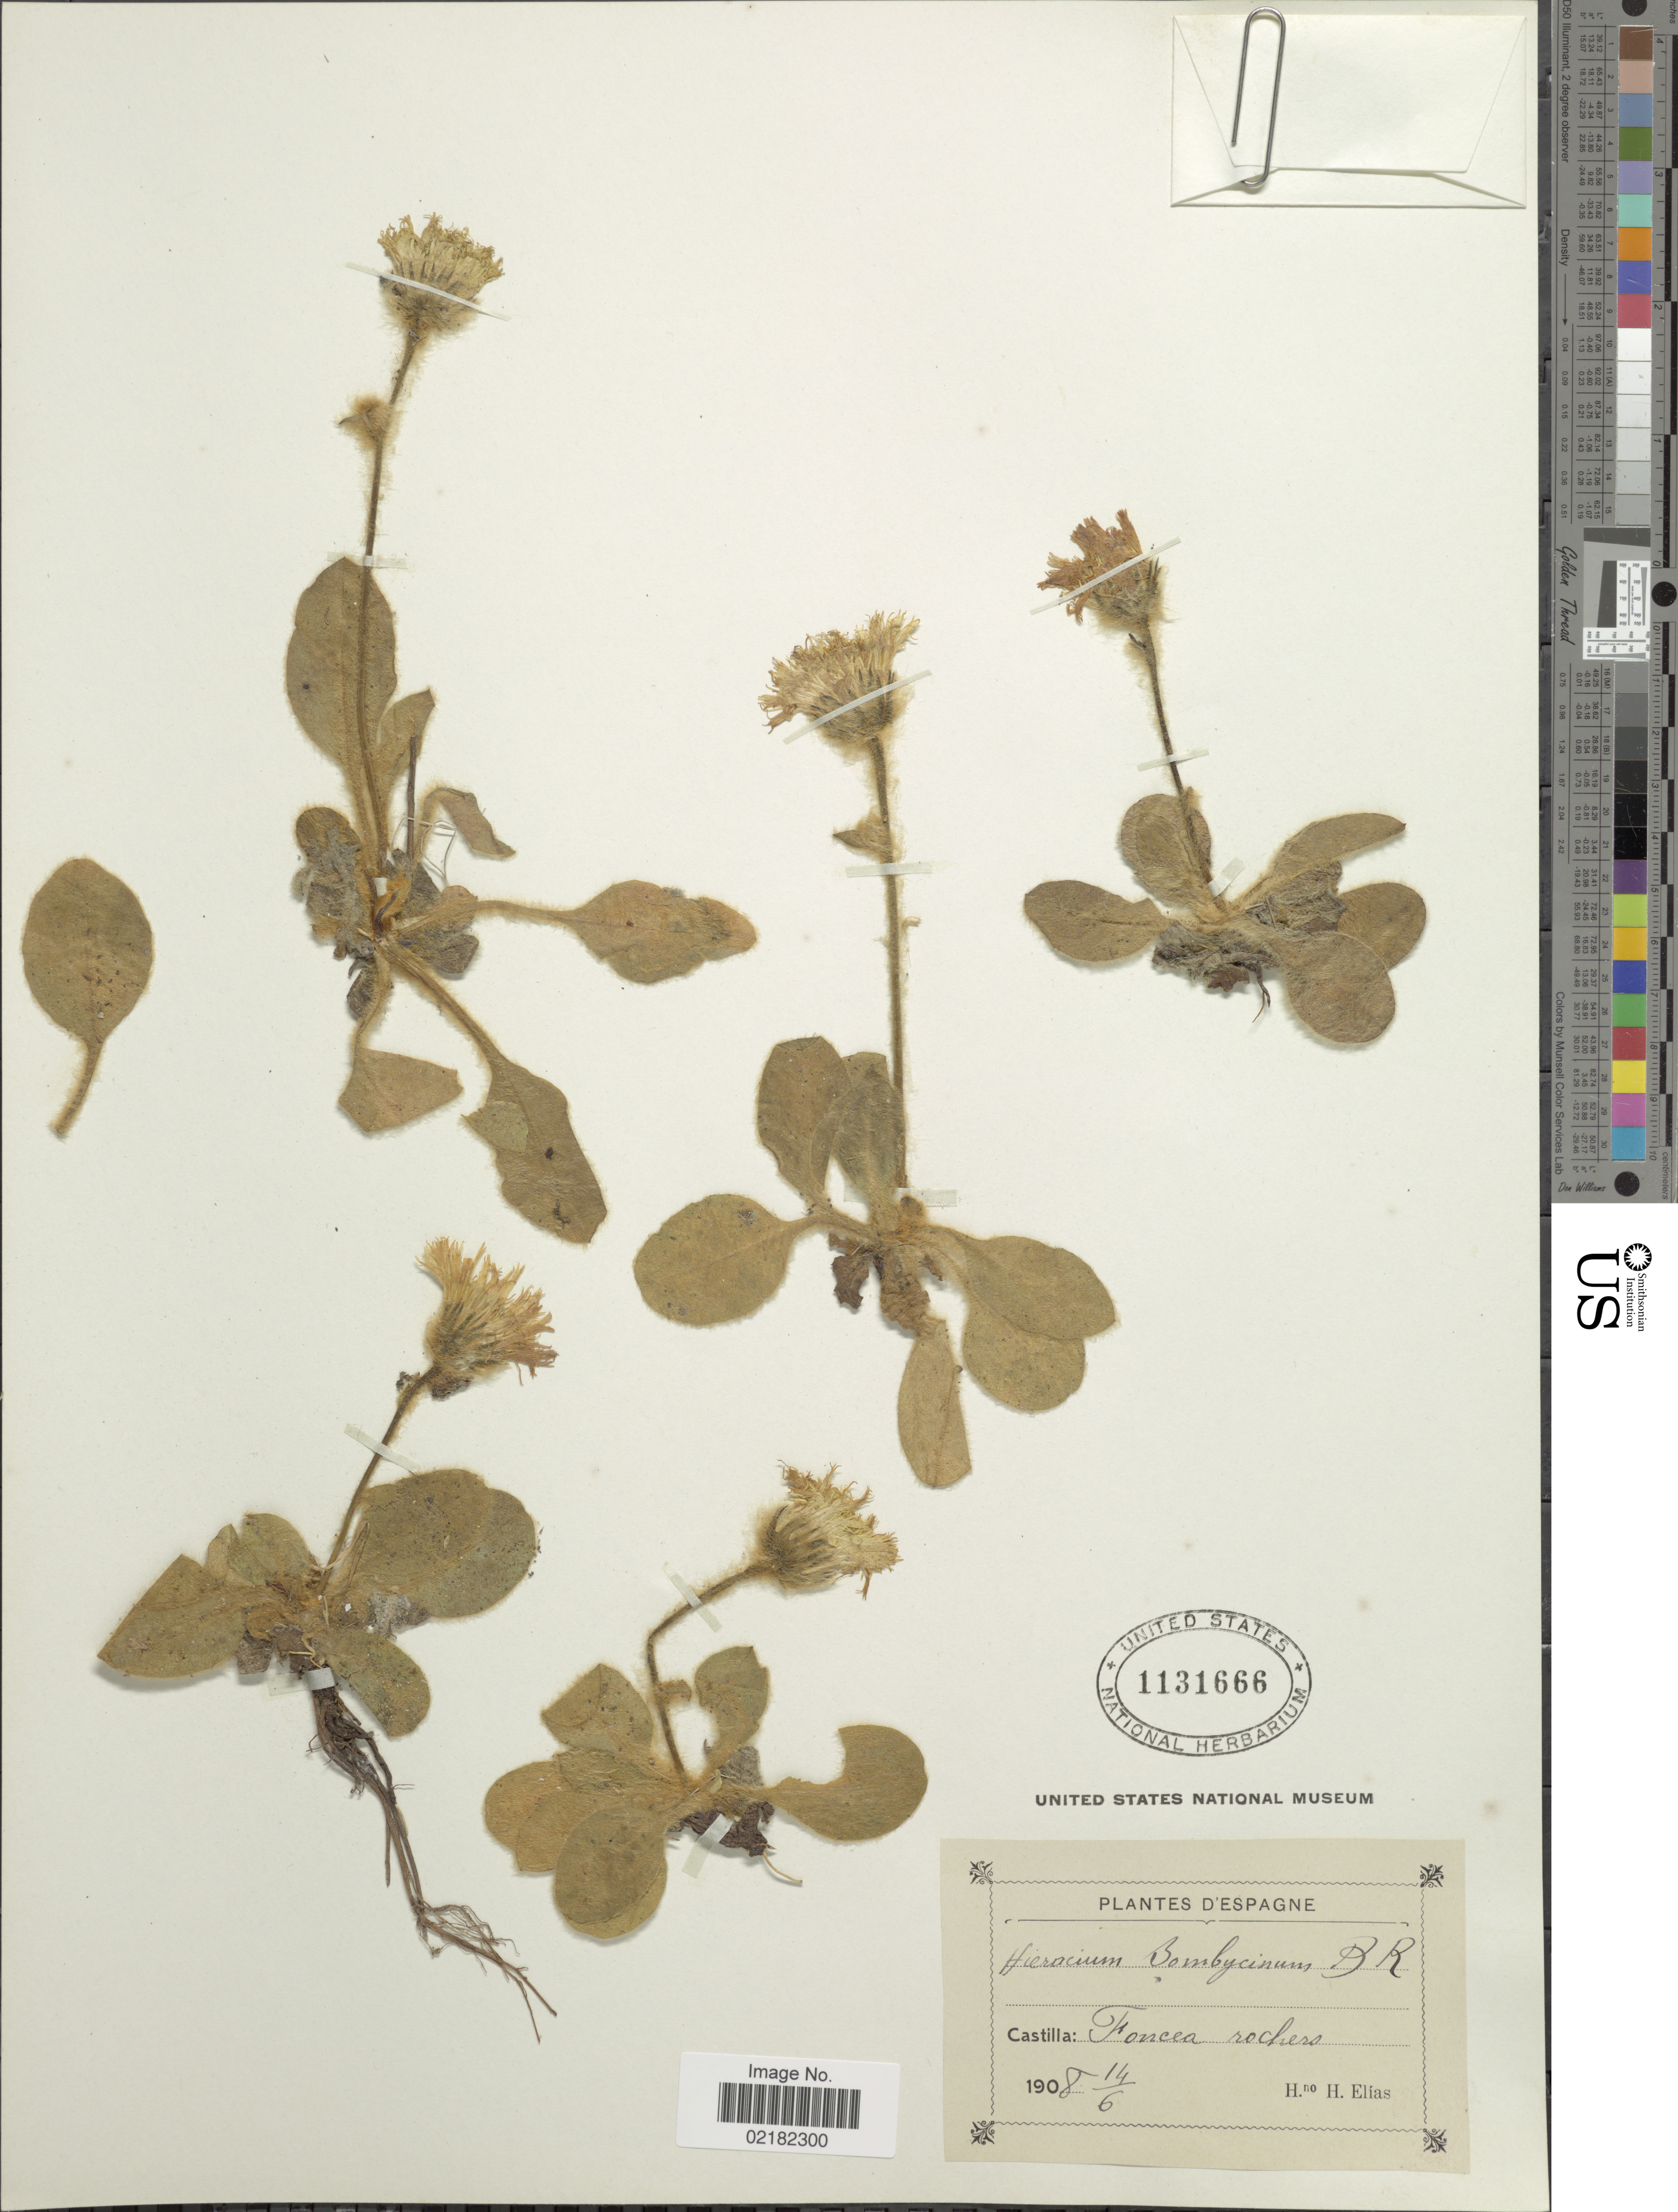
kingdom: Plantae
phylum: Tracheophyta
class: Magnoliopsida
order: Asterales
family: Asteraceae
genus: Hieracium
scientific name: Hieracium bombycinum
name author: Rchb. f.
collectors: H. Elias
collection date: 1908-06-14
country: Spain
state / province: La Rioja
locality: Castilla: Foncea rochers.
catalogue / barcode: US 1131666